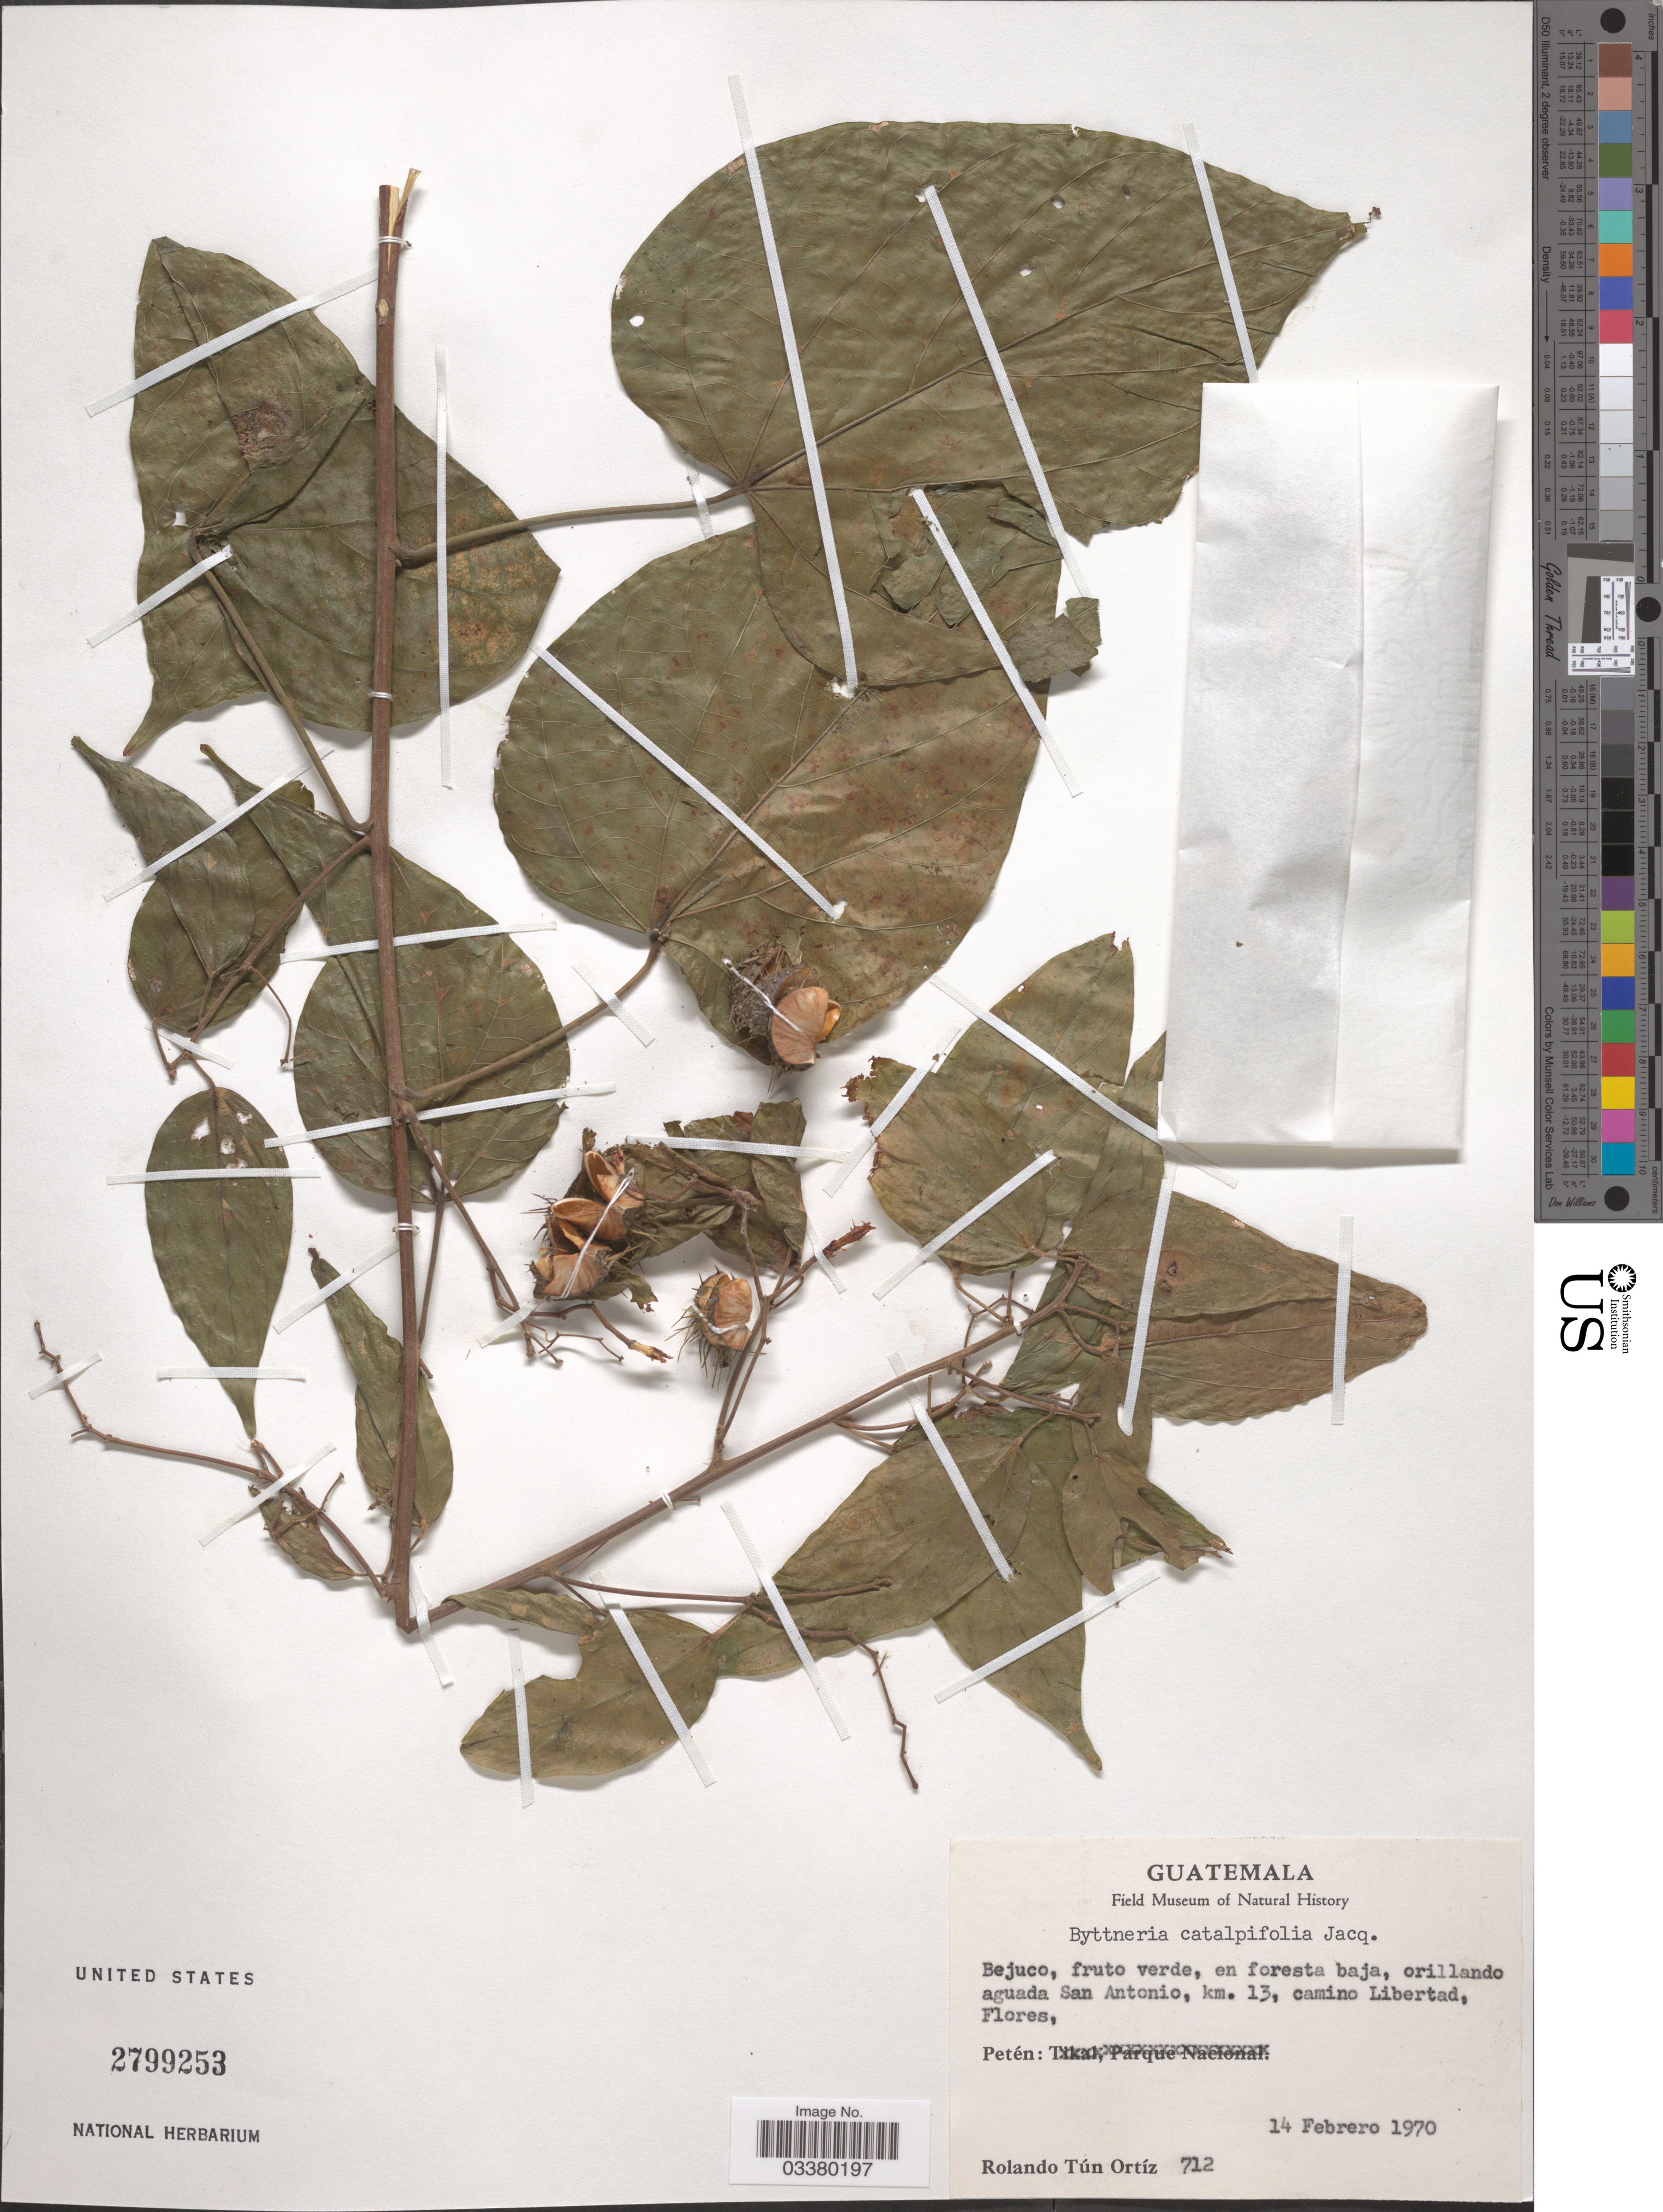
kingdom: Plantae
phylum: Tracheophyta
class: Magnoliopsida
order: Malvales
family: Malvaceae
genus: Byttneria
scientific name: Byttneria catalpifolia subsp. catalpifolia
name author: Jacq.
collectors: R. T. Ortíz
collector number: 712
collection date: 1970-02-14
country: Guatemala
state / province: El Petén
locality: Orillando aguada San Antonio, km. 13, camino Libertad. Petén.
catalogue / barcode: US 2799253